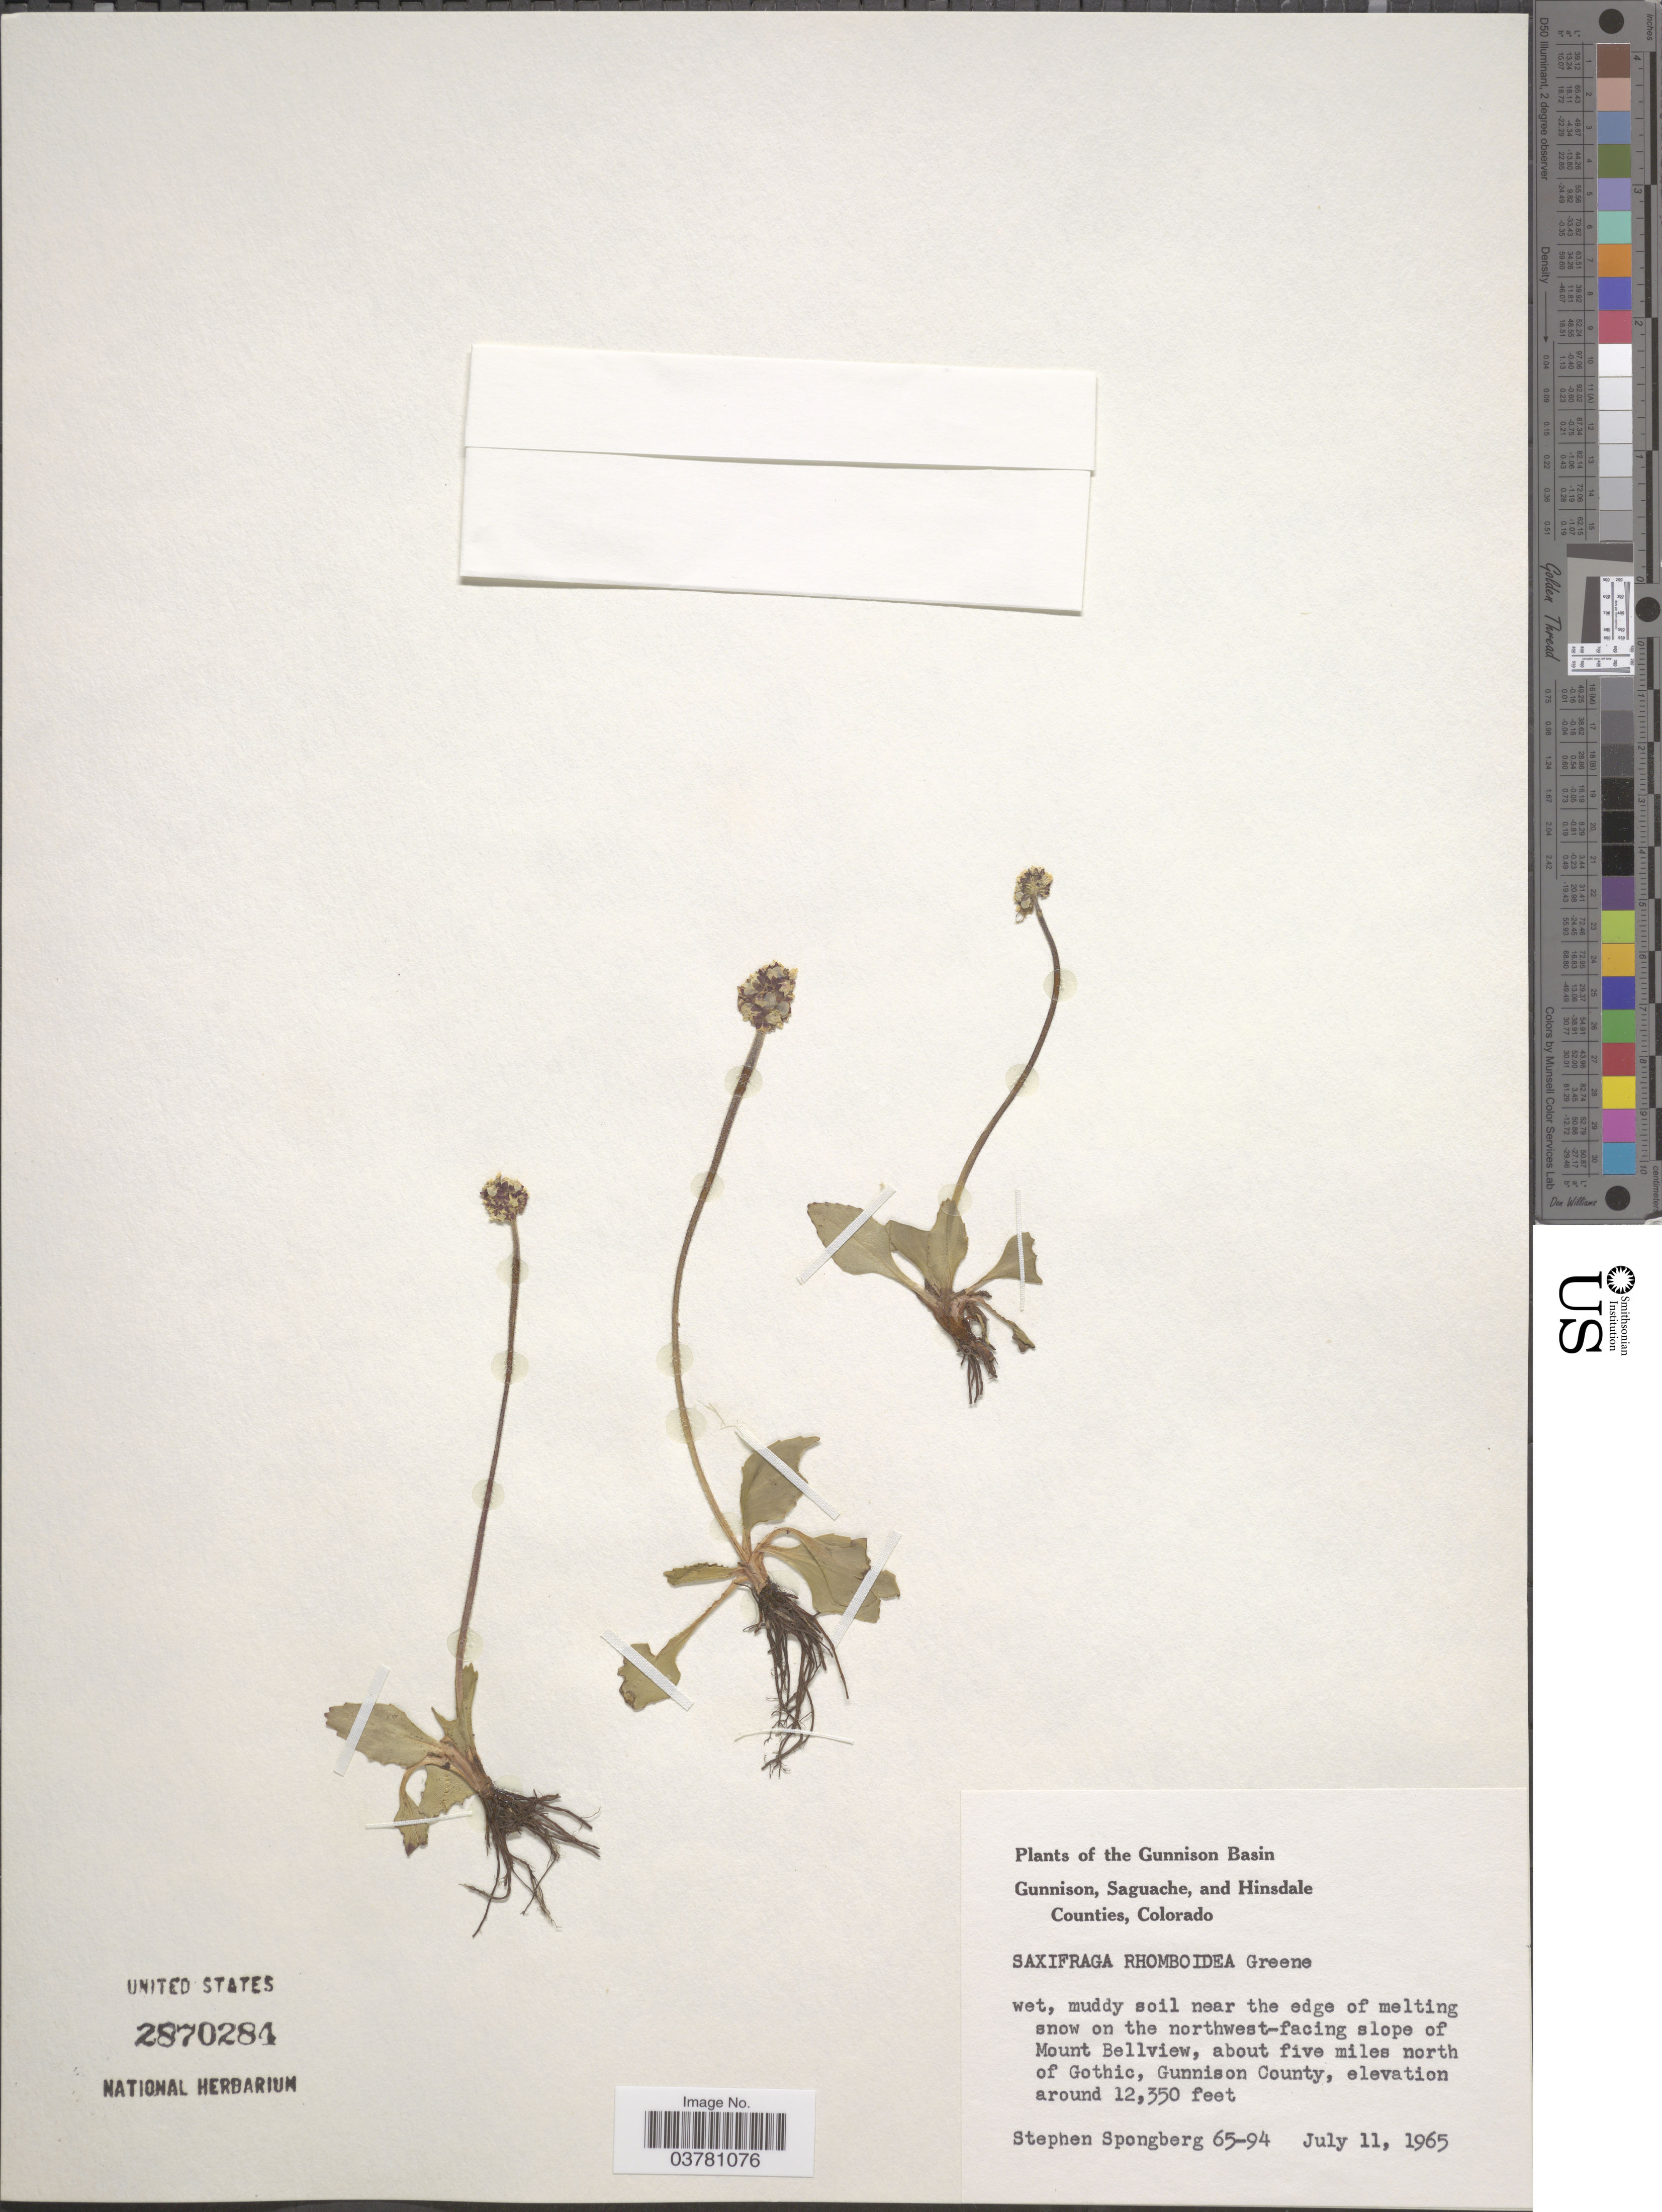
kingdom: Plantae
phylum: Tracheophyta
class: Magnoliopsida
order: Saxifragales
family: Saxifragaceae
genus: Micranthes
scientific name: Micranthes rhomboidea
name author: (Greene) Small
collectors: S. A.Spongberg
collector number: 65-94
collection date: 1965-07-11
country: United States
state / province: Colorado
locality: The Gunnison Basin. Wet, muddy soil near the edge of melting snow on the northwest -facing slope of Mount Bellview, about five miles north of Gothic, Gunnison County.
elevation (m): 3764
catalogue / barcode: US 2870284